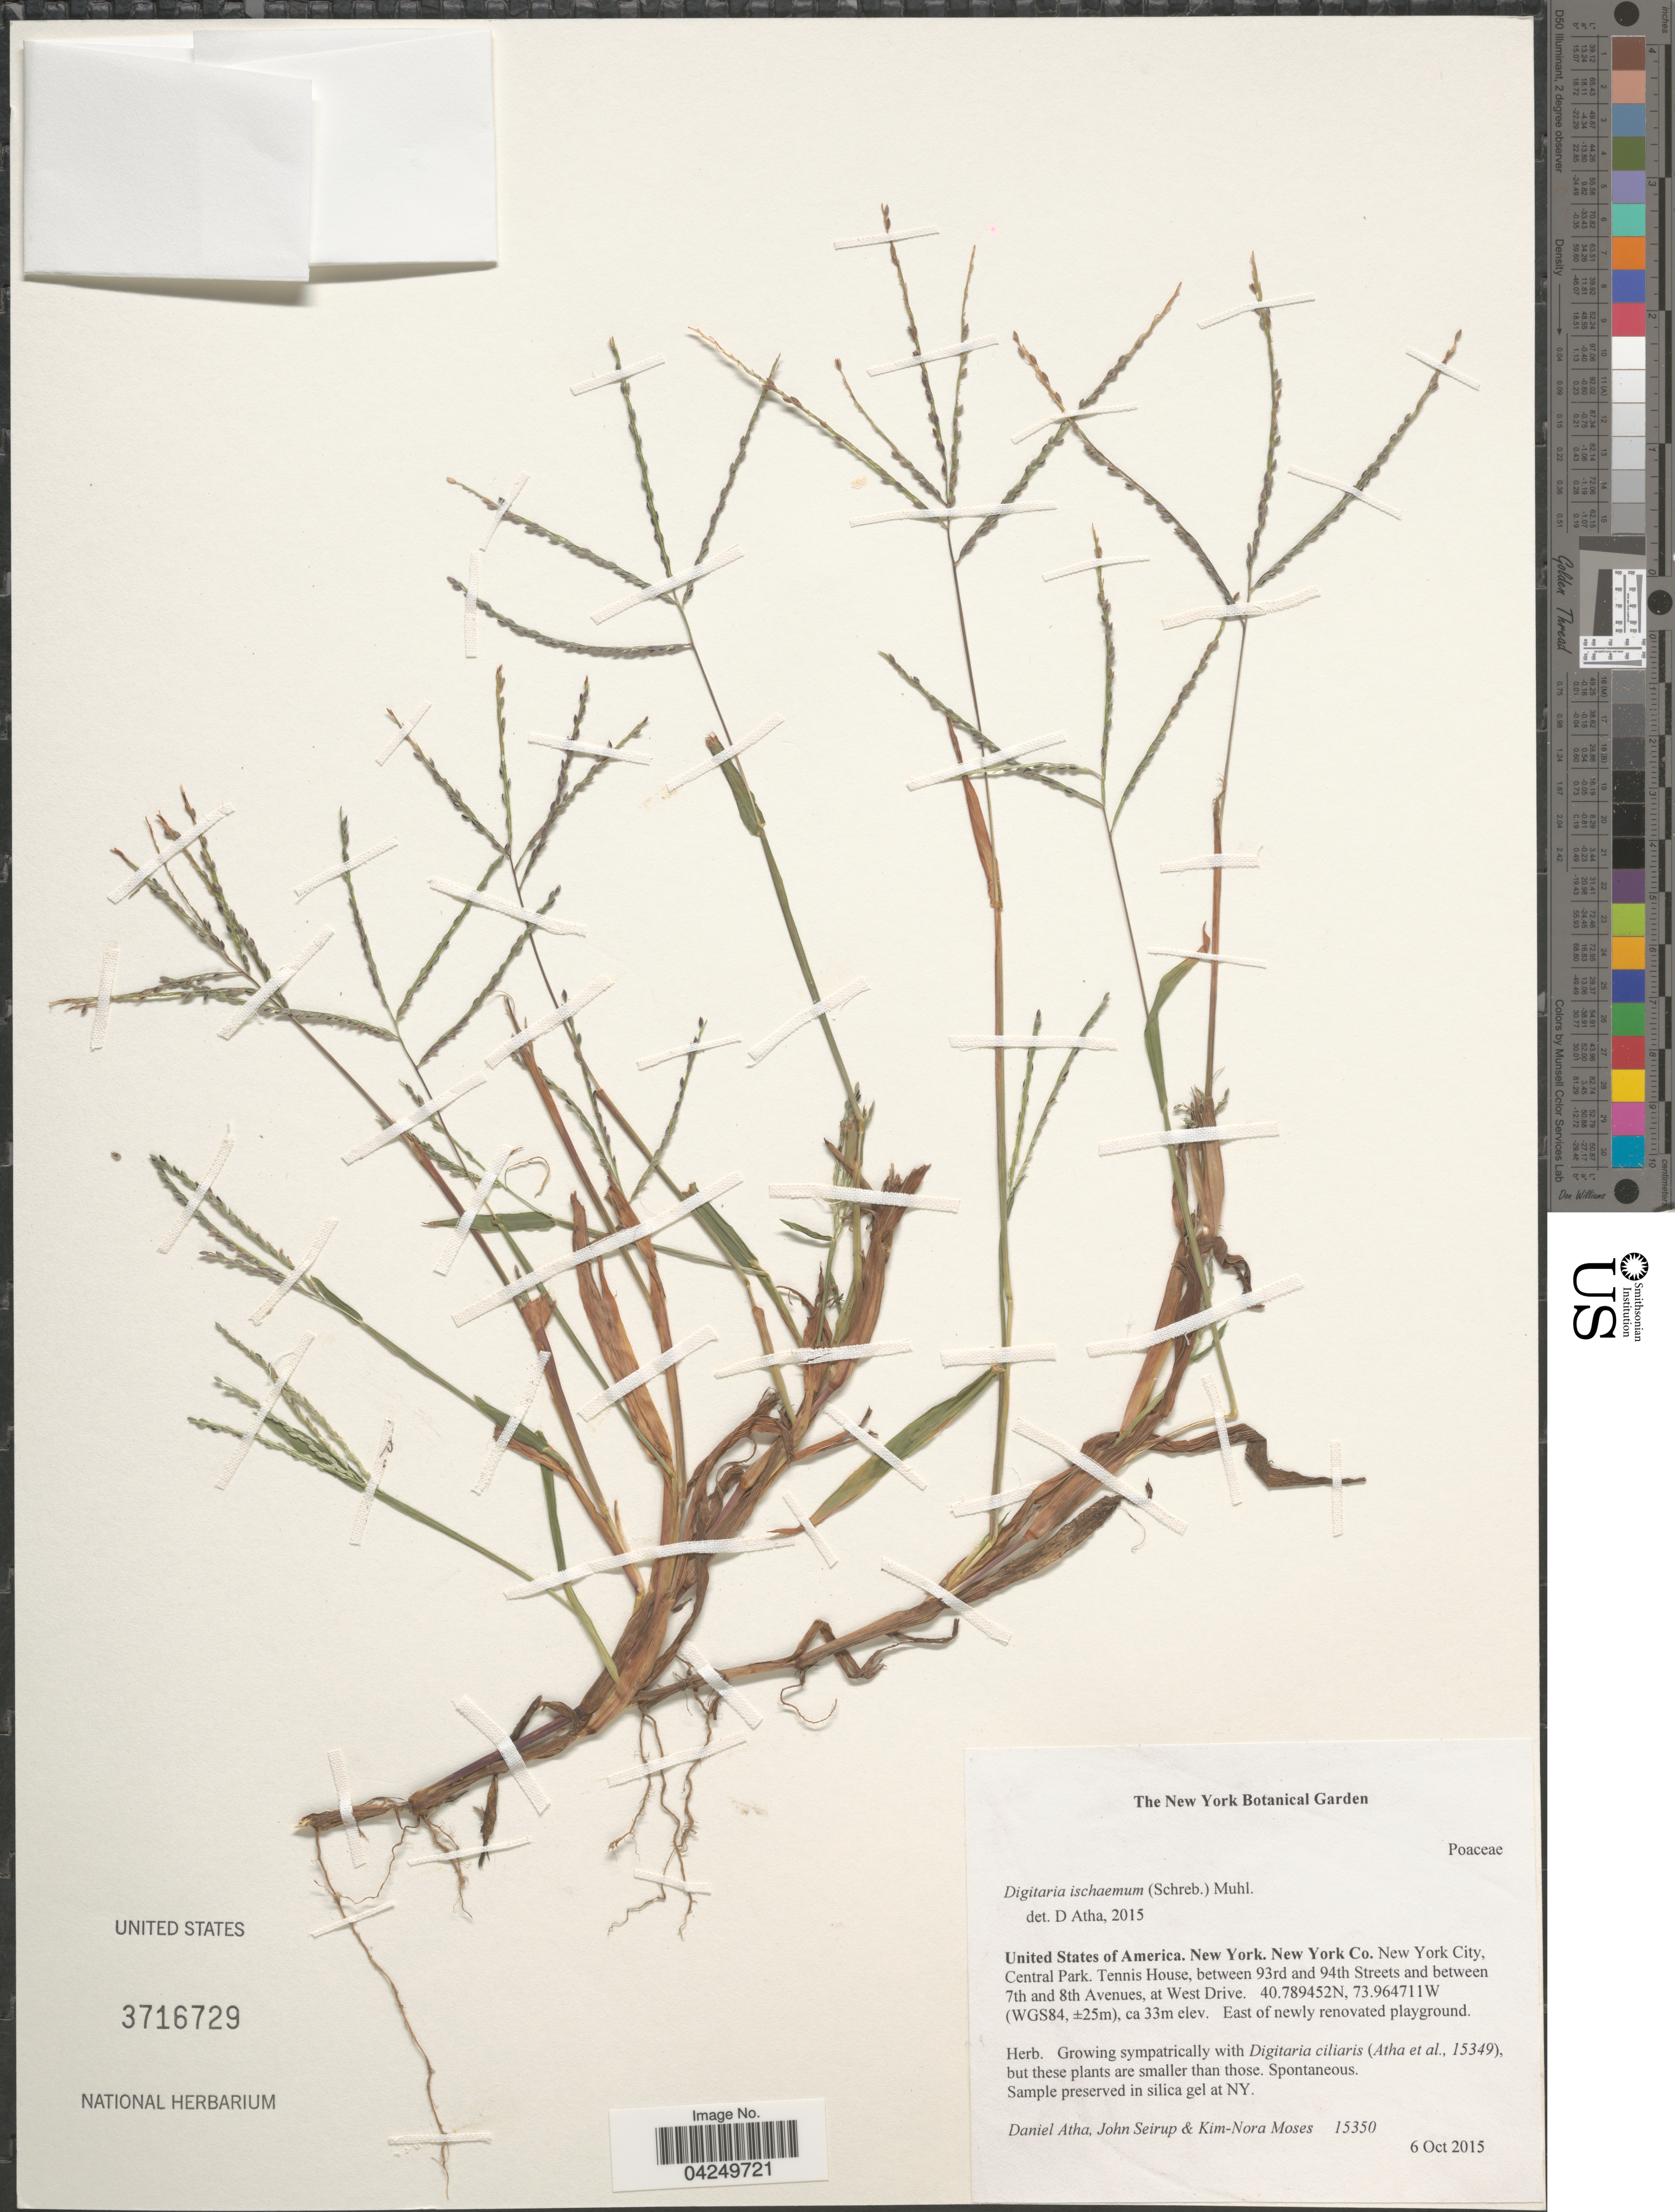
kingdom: Plantae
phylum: Tracheophyta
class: Liliopsida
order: Poales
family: Poaceae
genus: Digitaria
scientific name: Digitaria ischaemum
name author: (Schreber) Schreber ex Muhl.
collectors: D. Atha, J. Seirup & K. Moses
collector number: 15350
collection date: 2015-10-06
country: United States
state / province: New York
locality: New York Co. New York City, Central Park. Tennis House, between 93rd and 94th Streets and between 7th and 8th Avenues, at West Drive. (WGS84, ±25m). East of newly renovated playground.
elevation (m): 33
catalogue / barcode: US 3716729